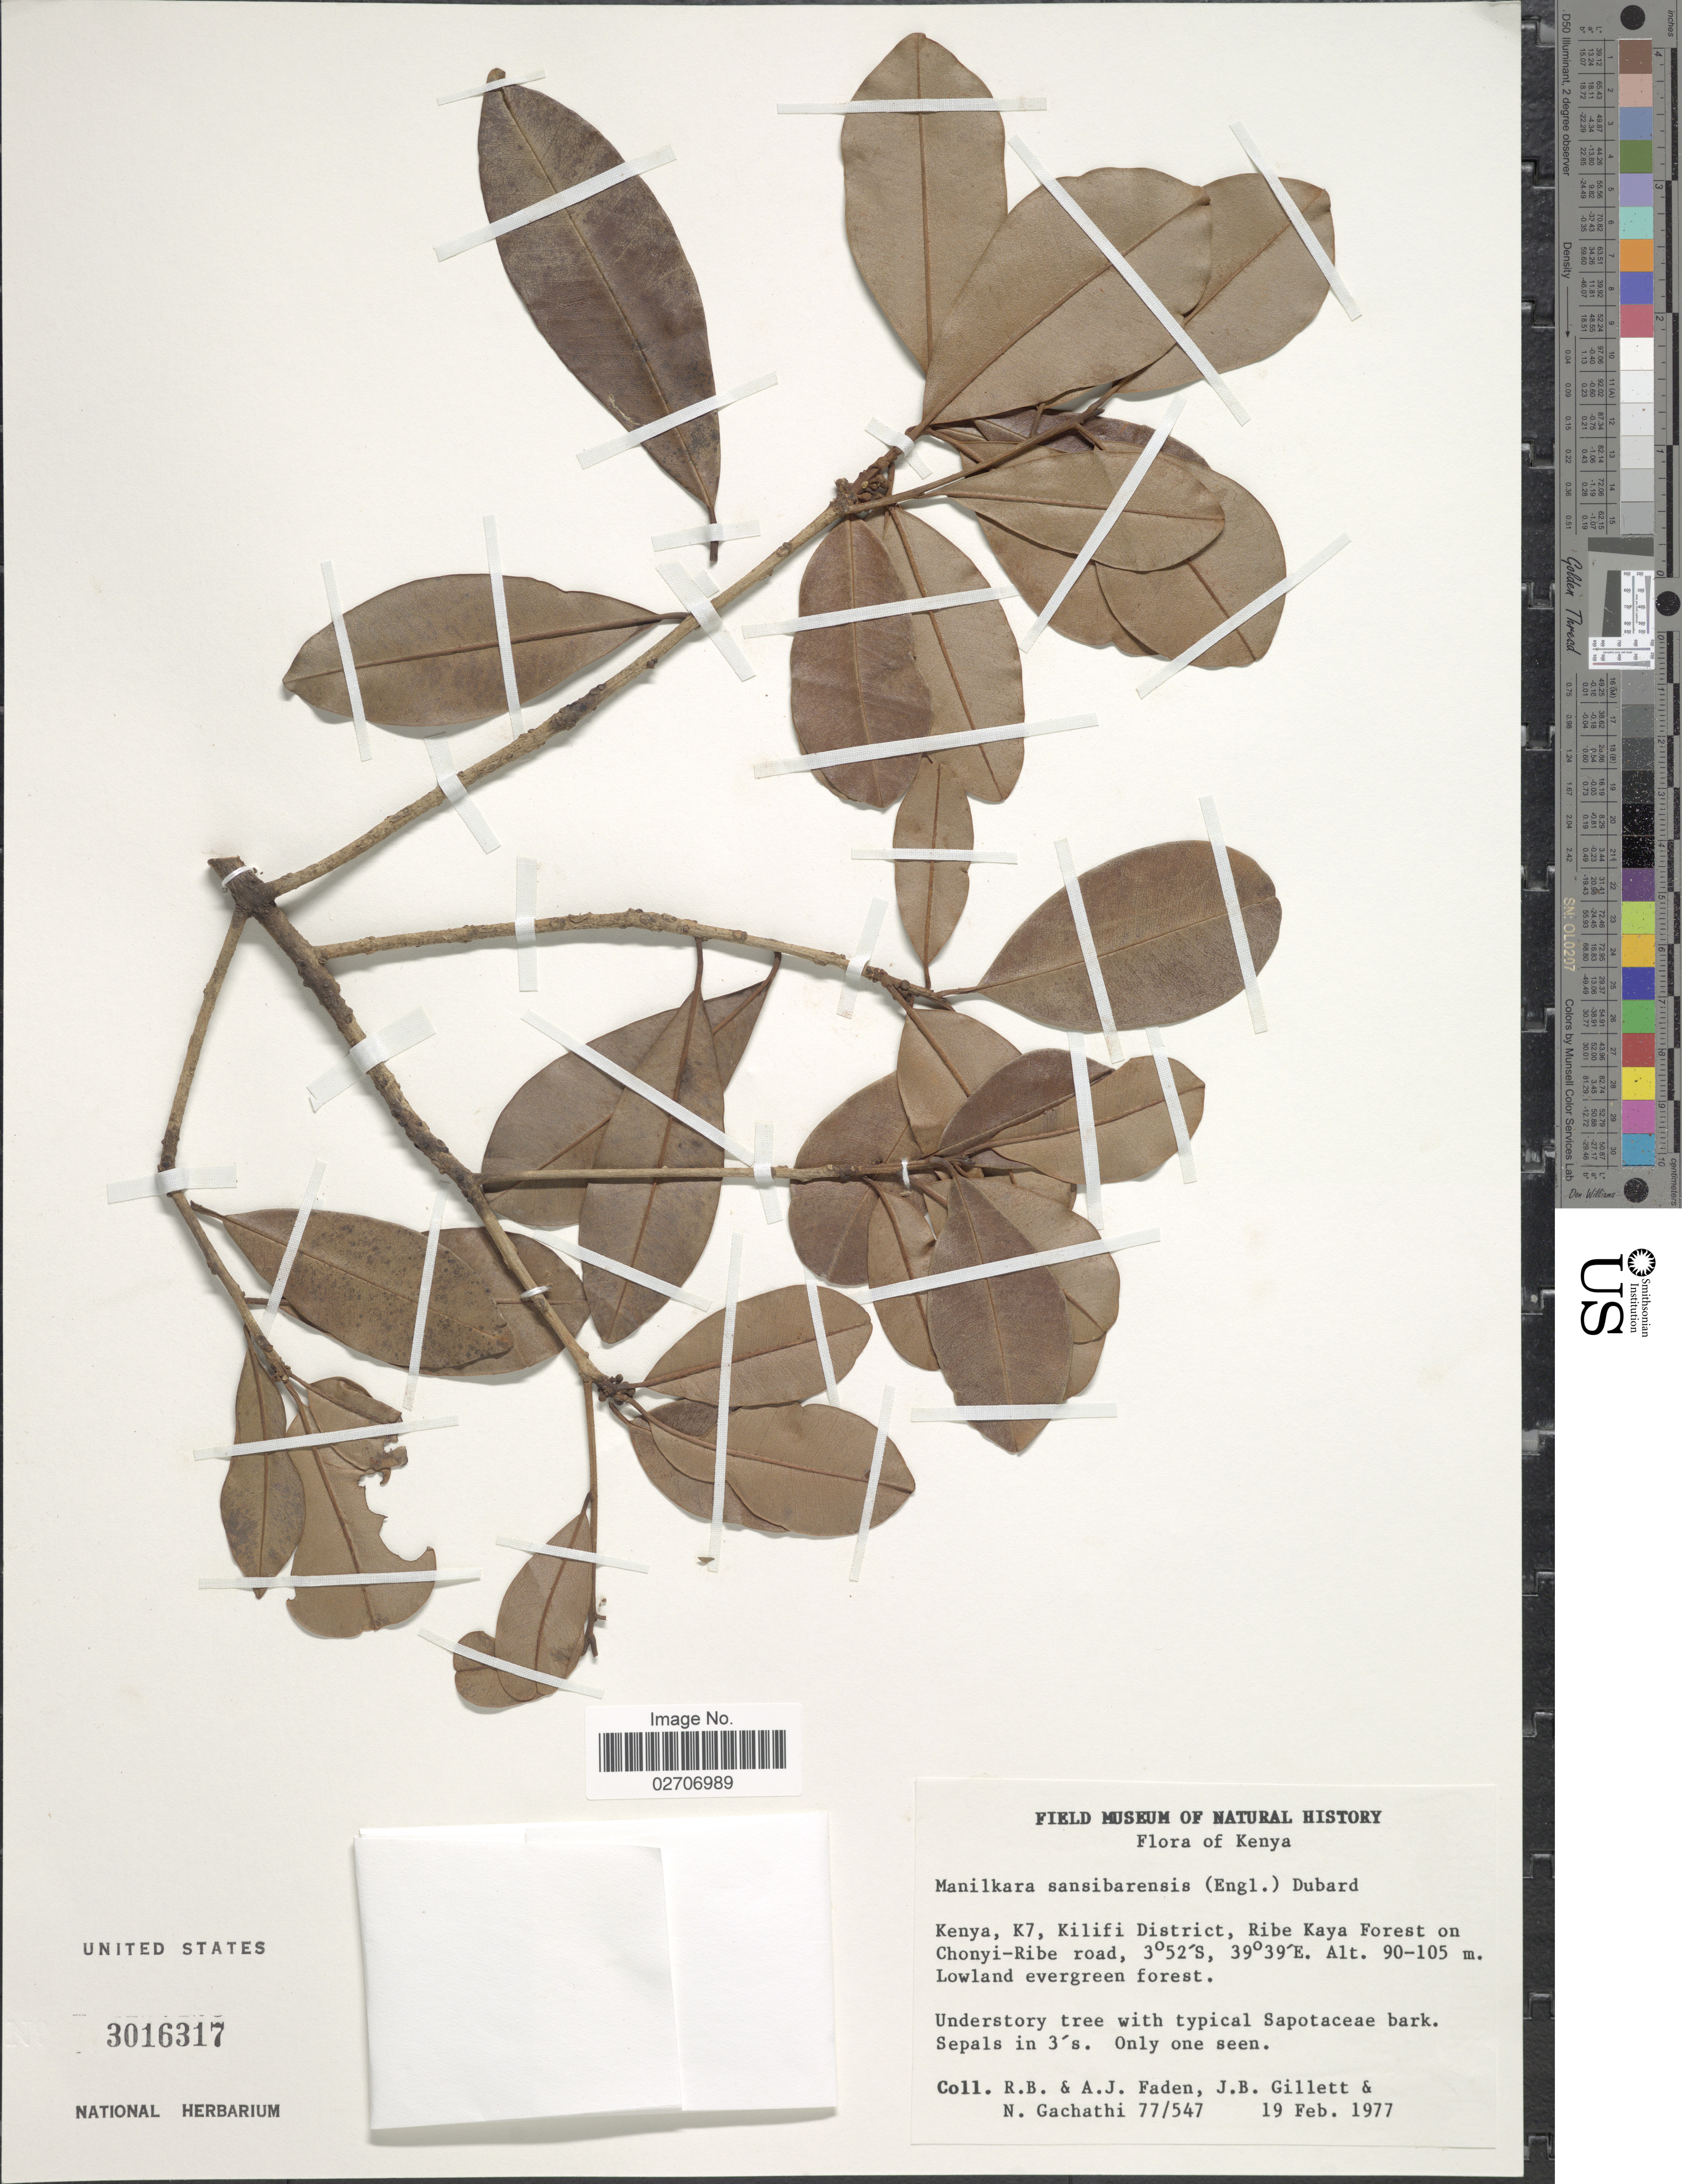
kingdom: Plantae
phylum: Tracheophyta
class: Magnoliopsida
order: Ericales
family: Sapotaceae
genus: Manilkara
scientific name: Manilkara sansibarensis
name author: (Engl.) Dubard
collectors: R. B. Faden, A. J. Faden, J. B. Gillett & N. Gachathi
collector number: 77/547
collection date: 1977-02-19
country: Kenya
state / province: Kilifi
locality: K7, Kilifi District, Ribe Kaya Forest on Chonyi-Ribe road. Lowland evergreen forest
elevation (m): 90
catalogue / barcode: US 3016317